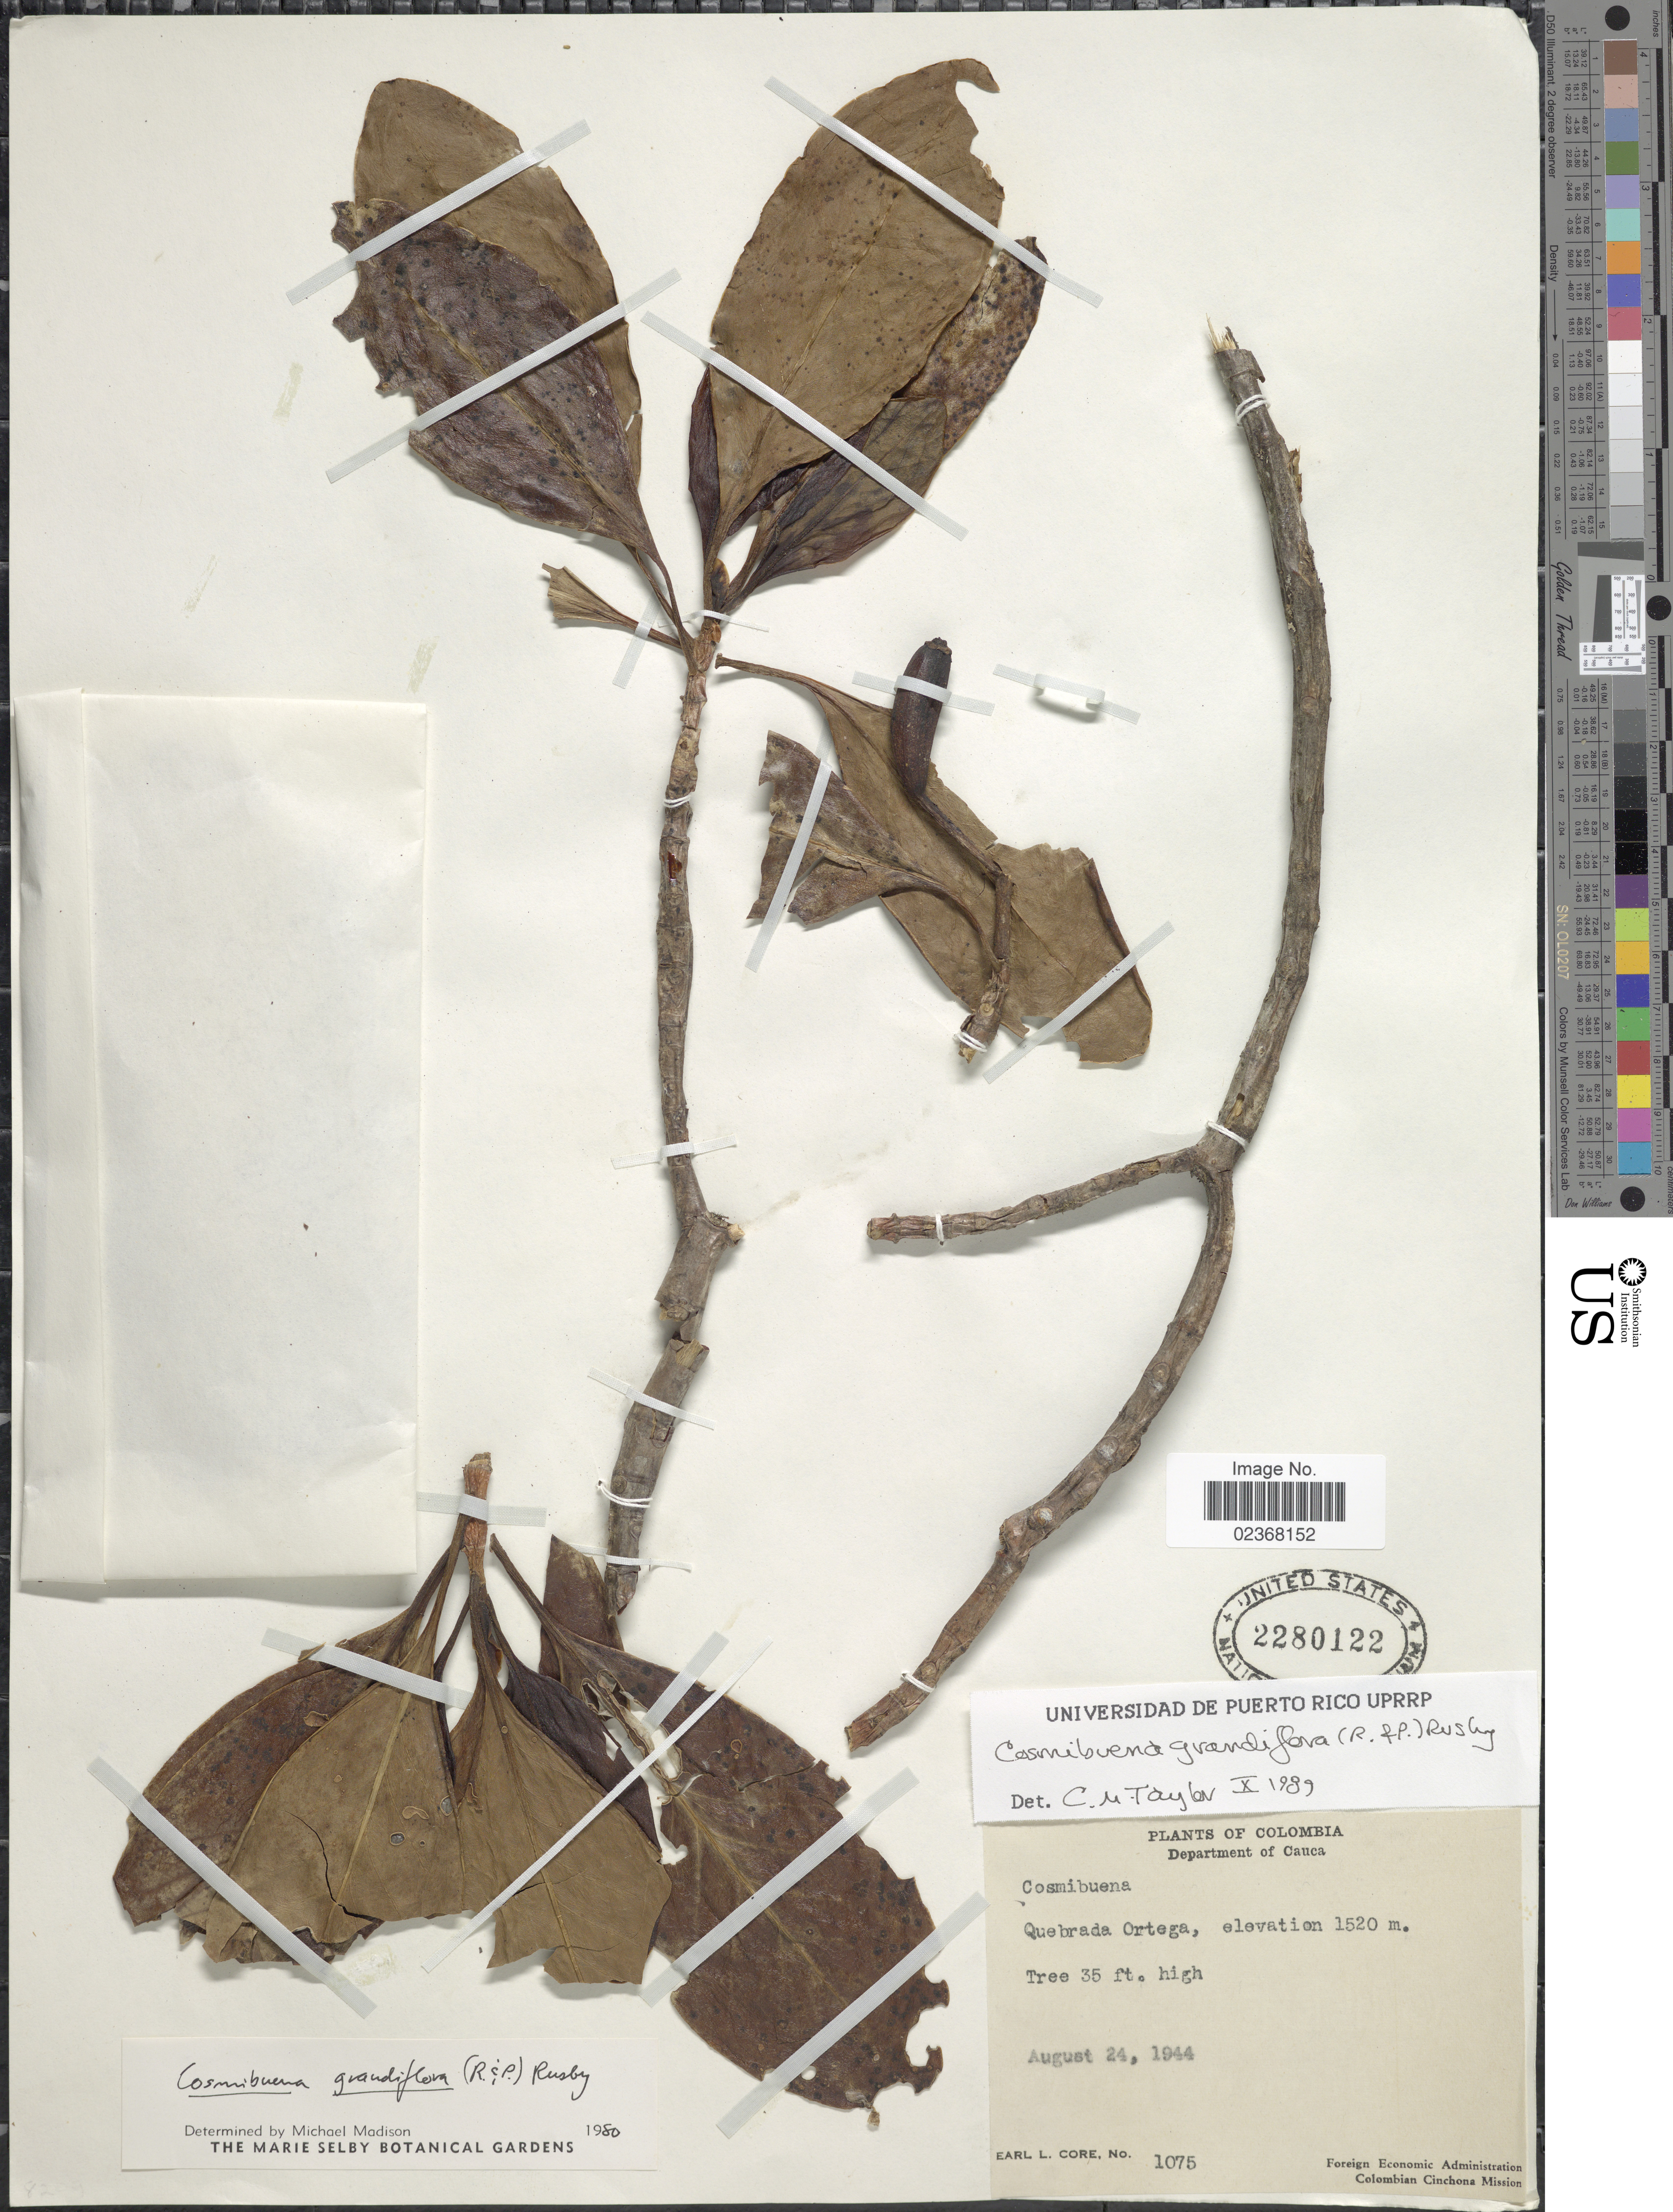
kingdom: Plantae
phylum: Tracheophyta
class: Magnoliopsida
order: Gentianales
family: Rubiaceae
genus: Cosmibuena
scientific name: Cosmibuena grandiflora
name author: (Rose & Pav.) Rusby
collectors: E. L. Core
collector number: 1075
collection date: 1944-08-24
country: Colombia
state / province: Cauca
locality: Departement of Cauca, Quebrada Ortega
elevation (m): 1520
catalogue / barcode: US 2280122